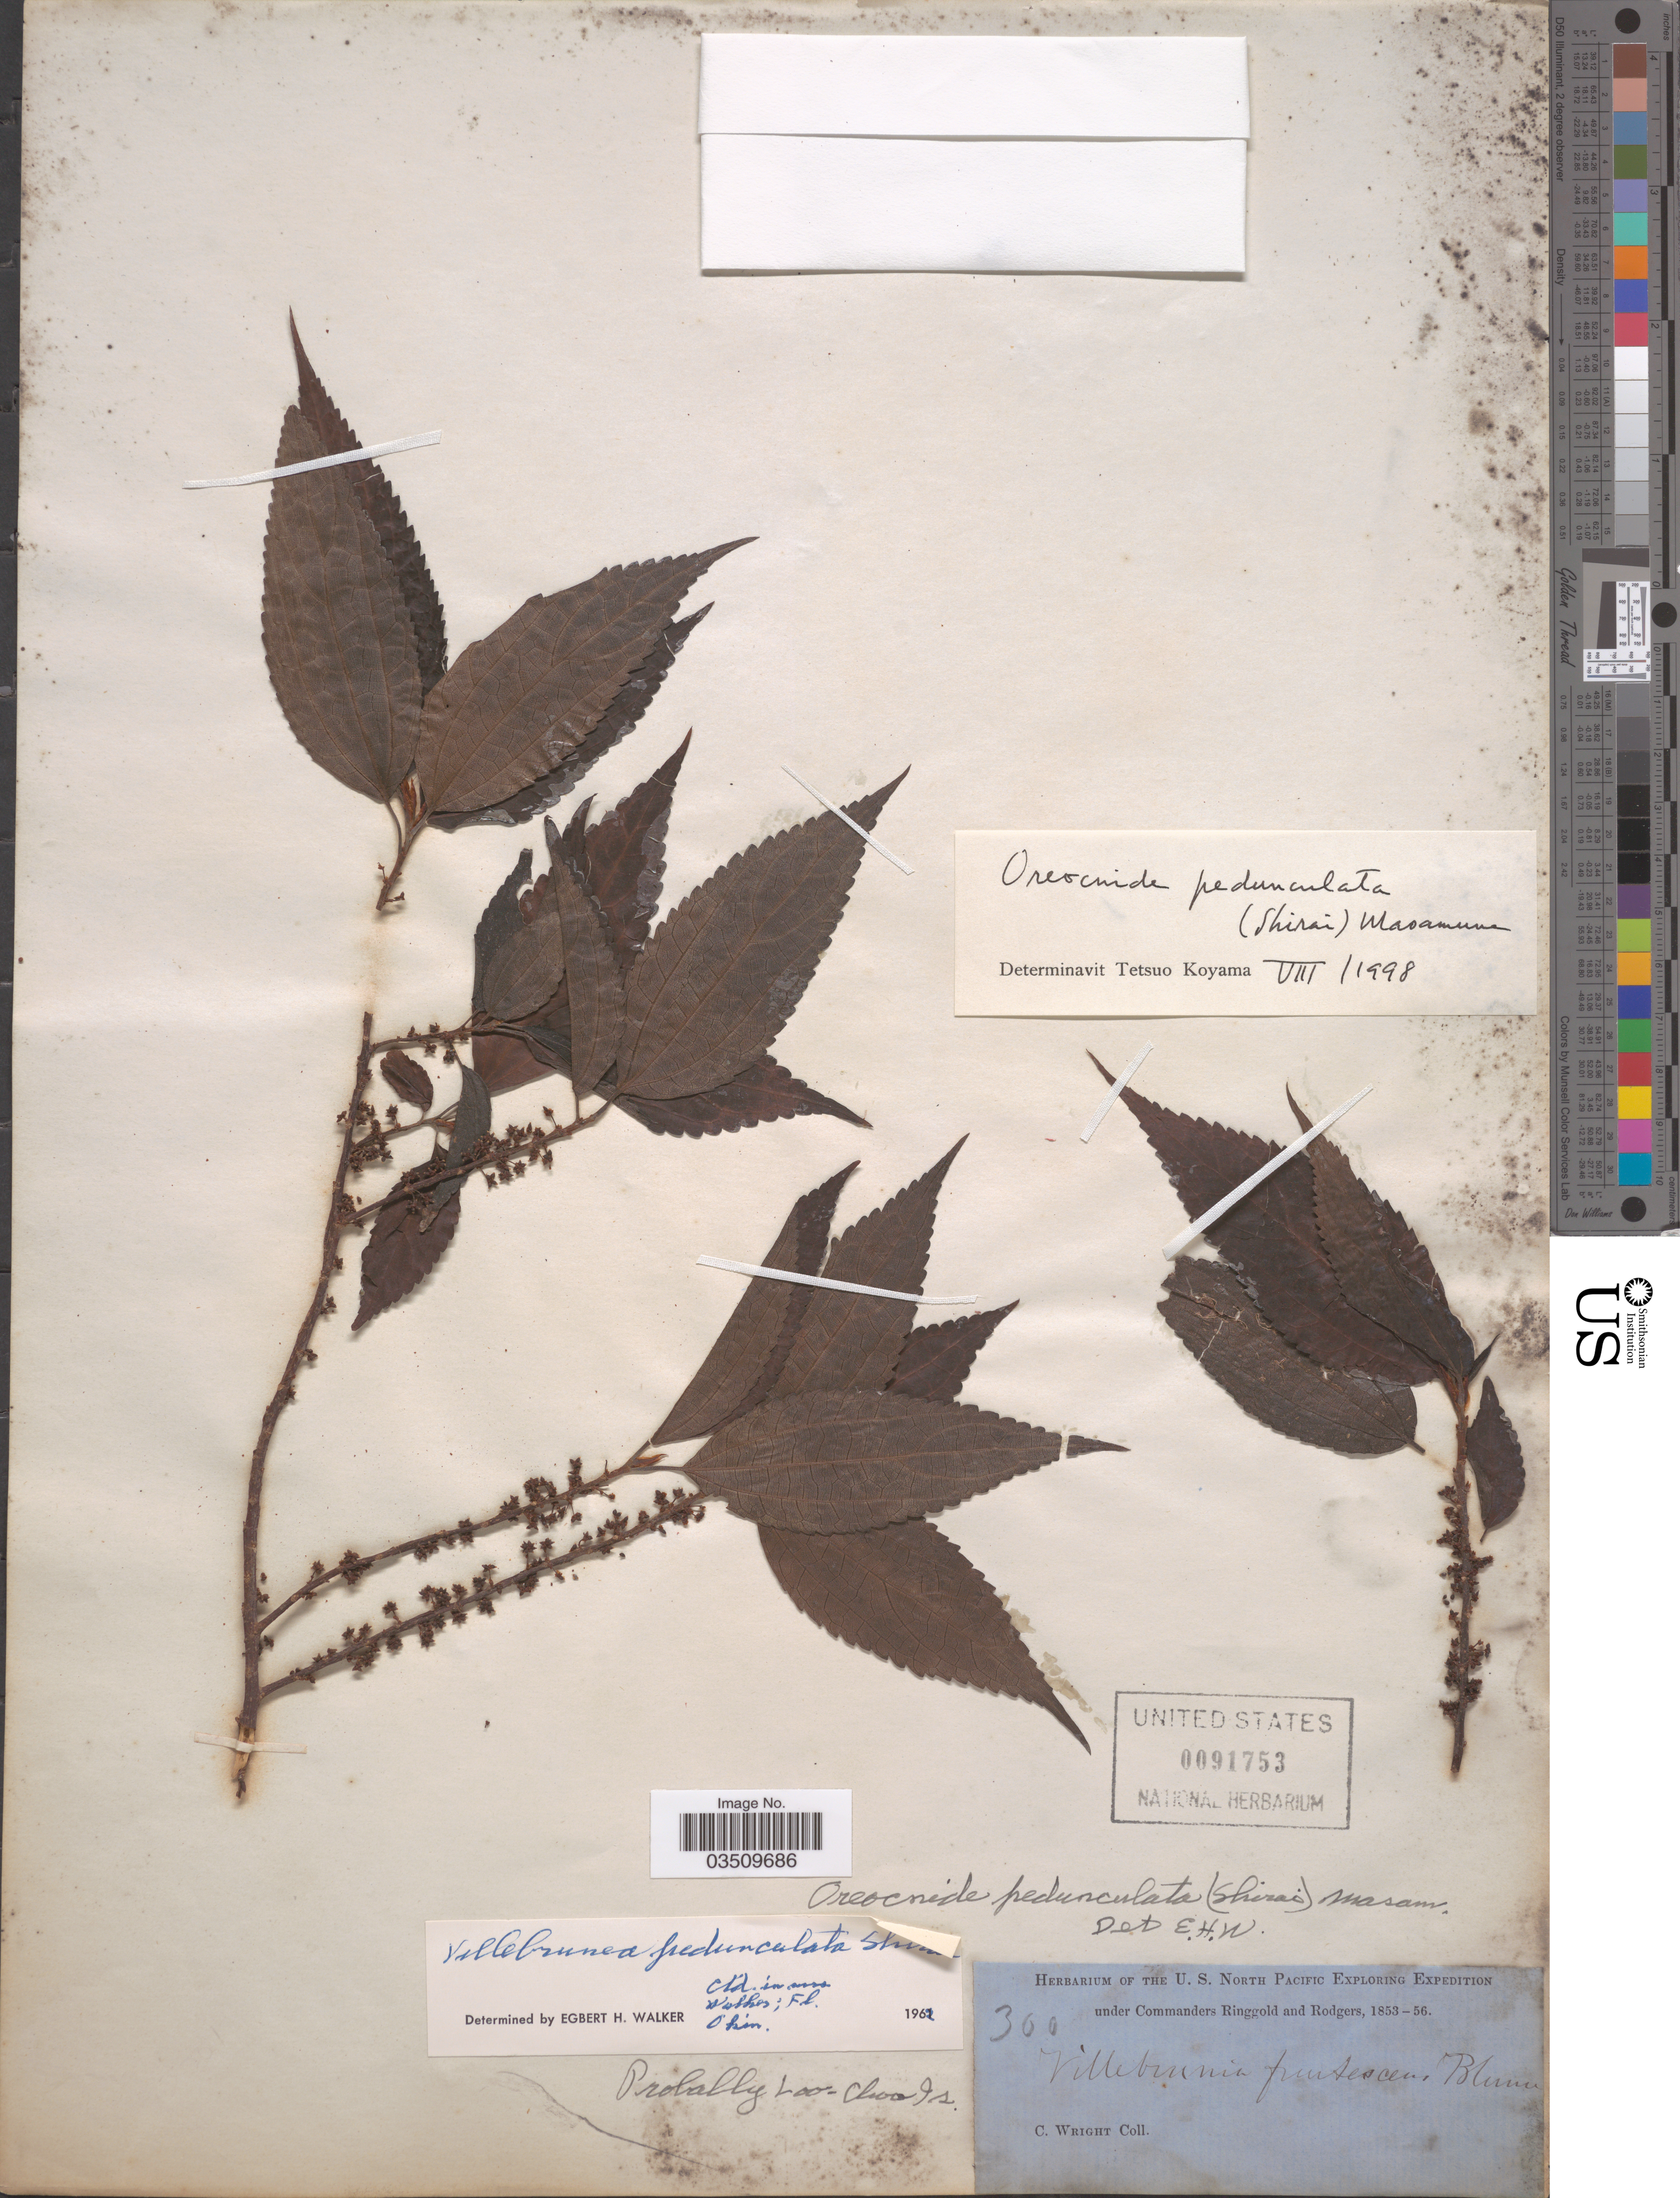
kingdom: Plantae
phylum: Tracheophyta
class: Magnoliopsida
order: Rosales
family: Urticaceae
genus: Oreocnide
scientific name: Oreocnide pedunculata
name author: (Shirai) Masam.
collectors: C. Wright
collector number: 360*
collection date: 1853/1856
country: Japan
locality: Loo-Choo Is.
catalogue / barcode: US 91753